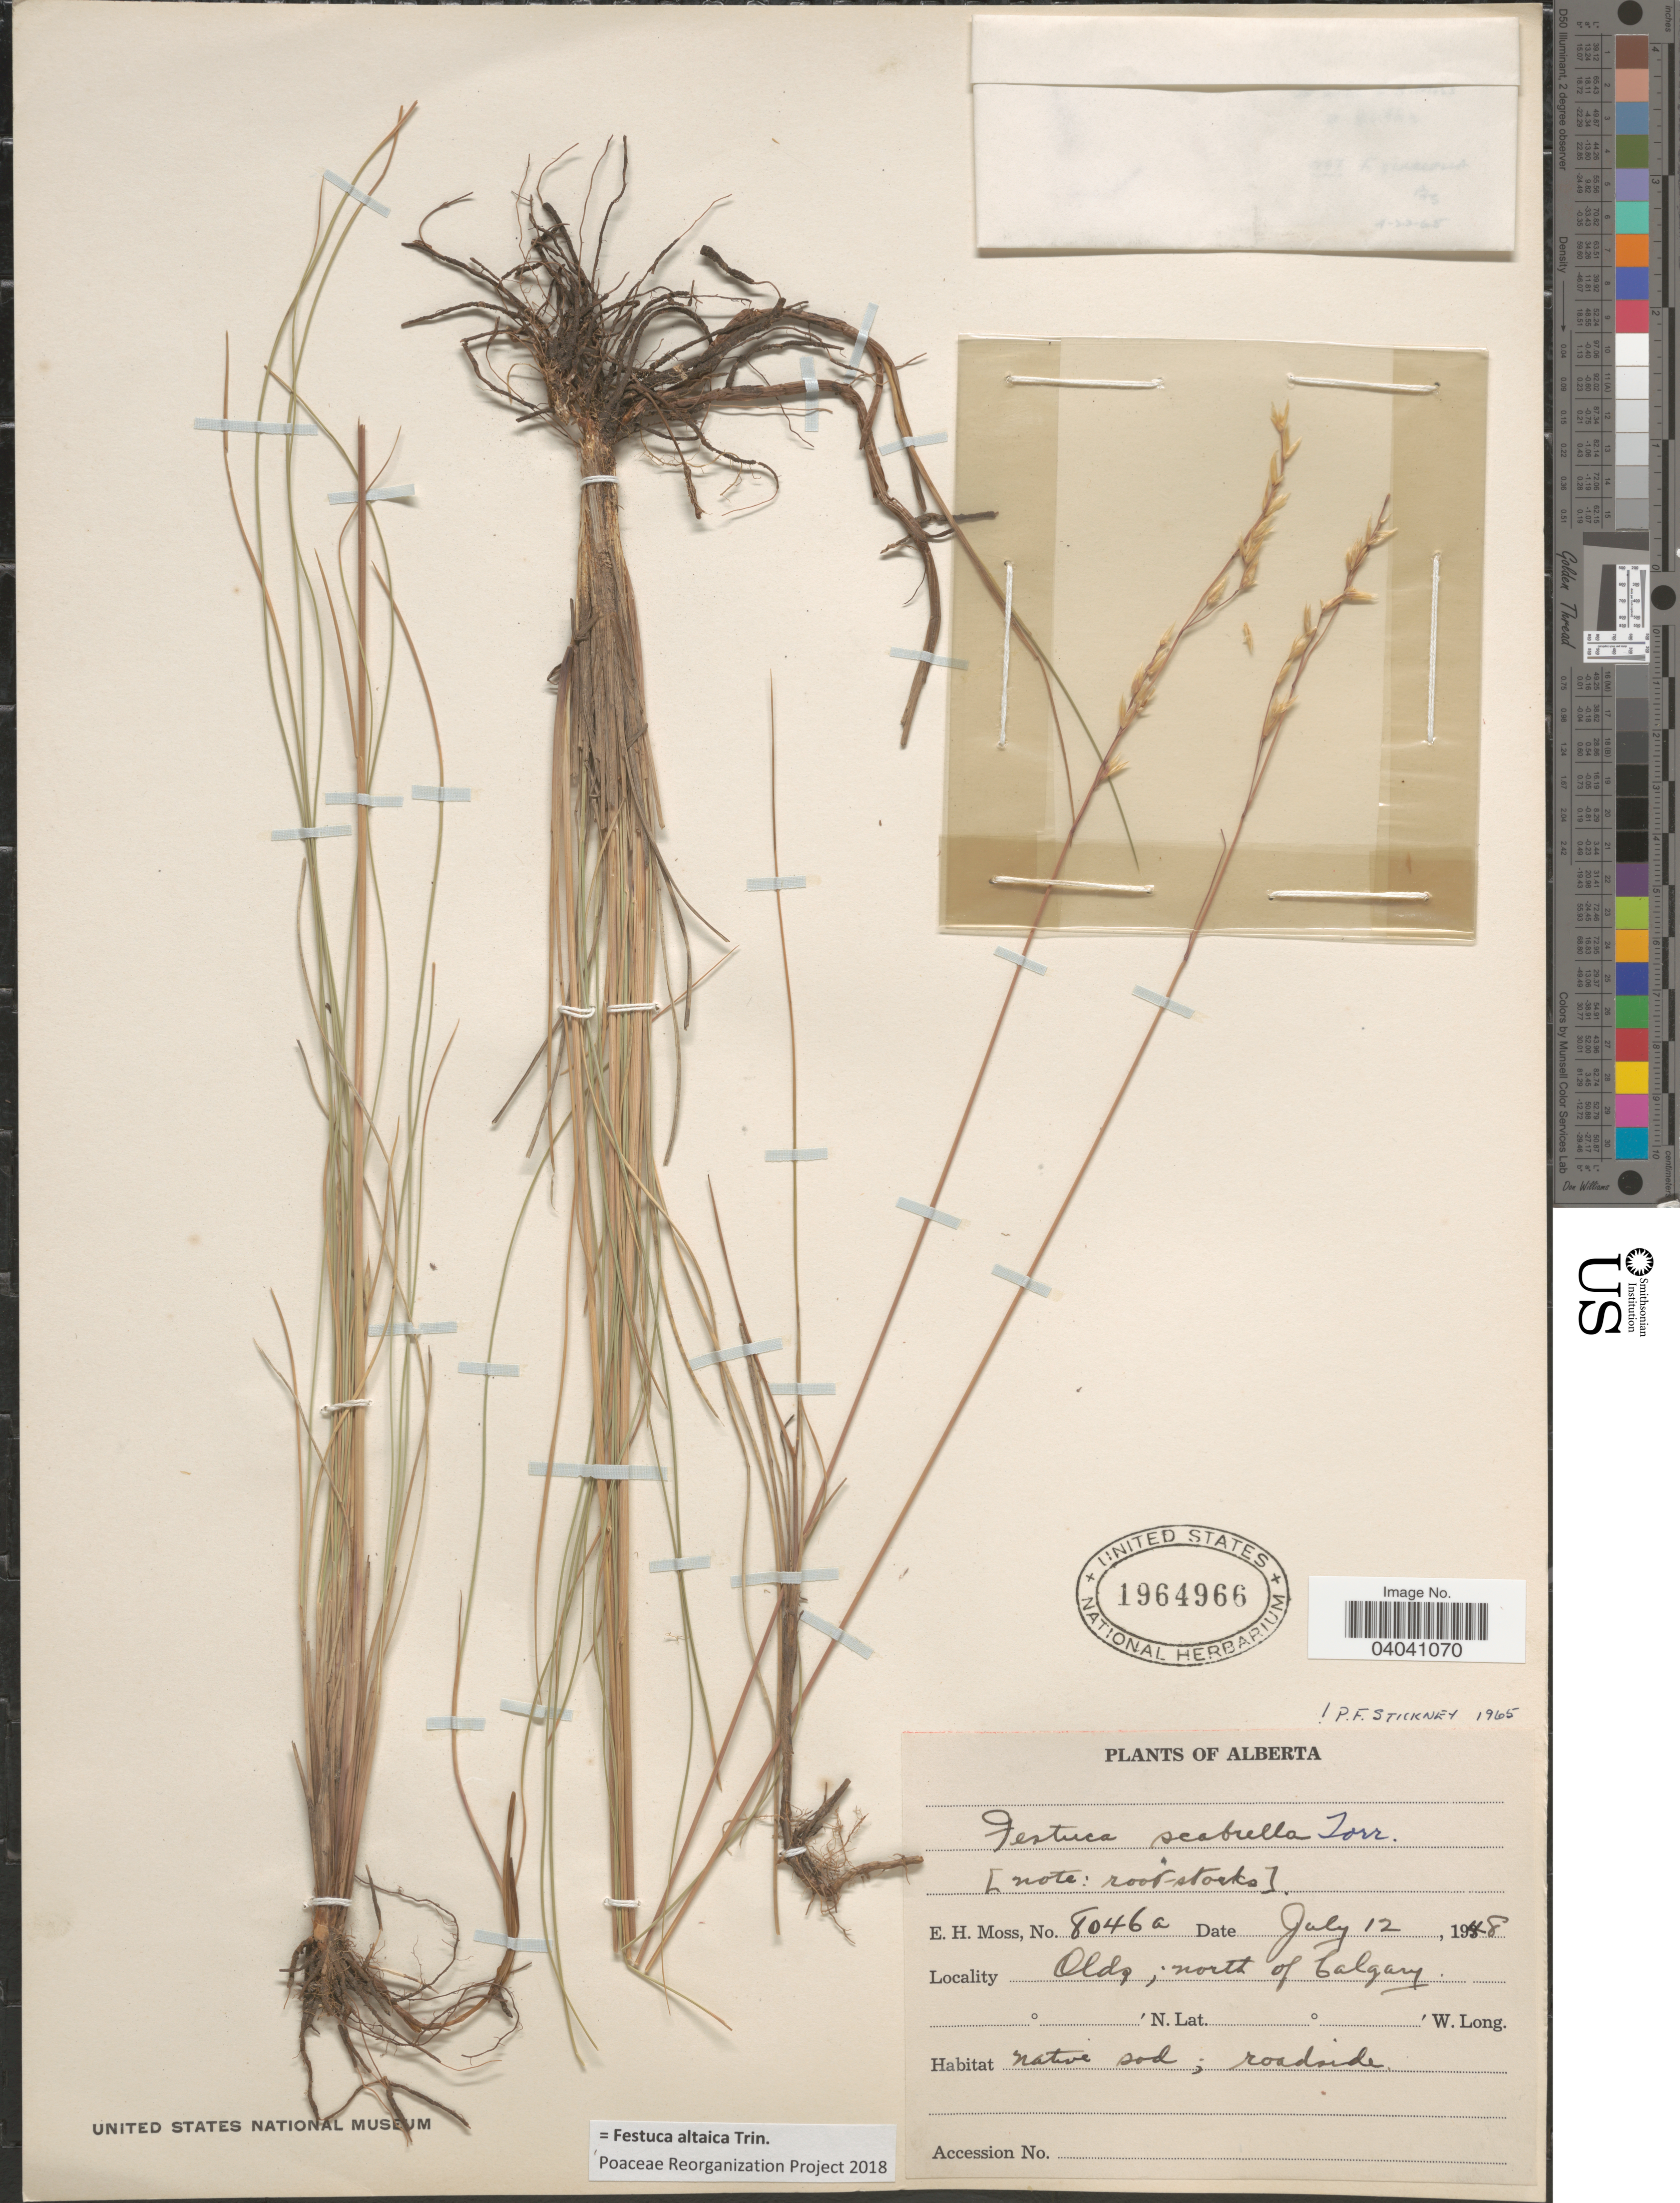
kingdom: Plantae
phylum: Tracheophyta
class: Liliopsida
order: Poales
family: Poaceae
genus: Festuca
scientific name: Festuca altaica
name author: Trin.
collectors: E. Moss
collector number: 8046a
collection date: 1948-07-12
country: Canada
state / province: Alberta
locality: Olds; north of Calgary.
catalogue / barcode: US 1964966